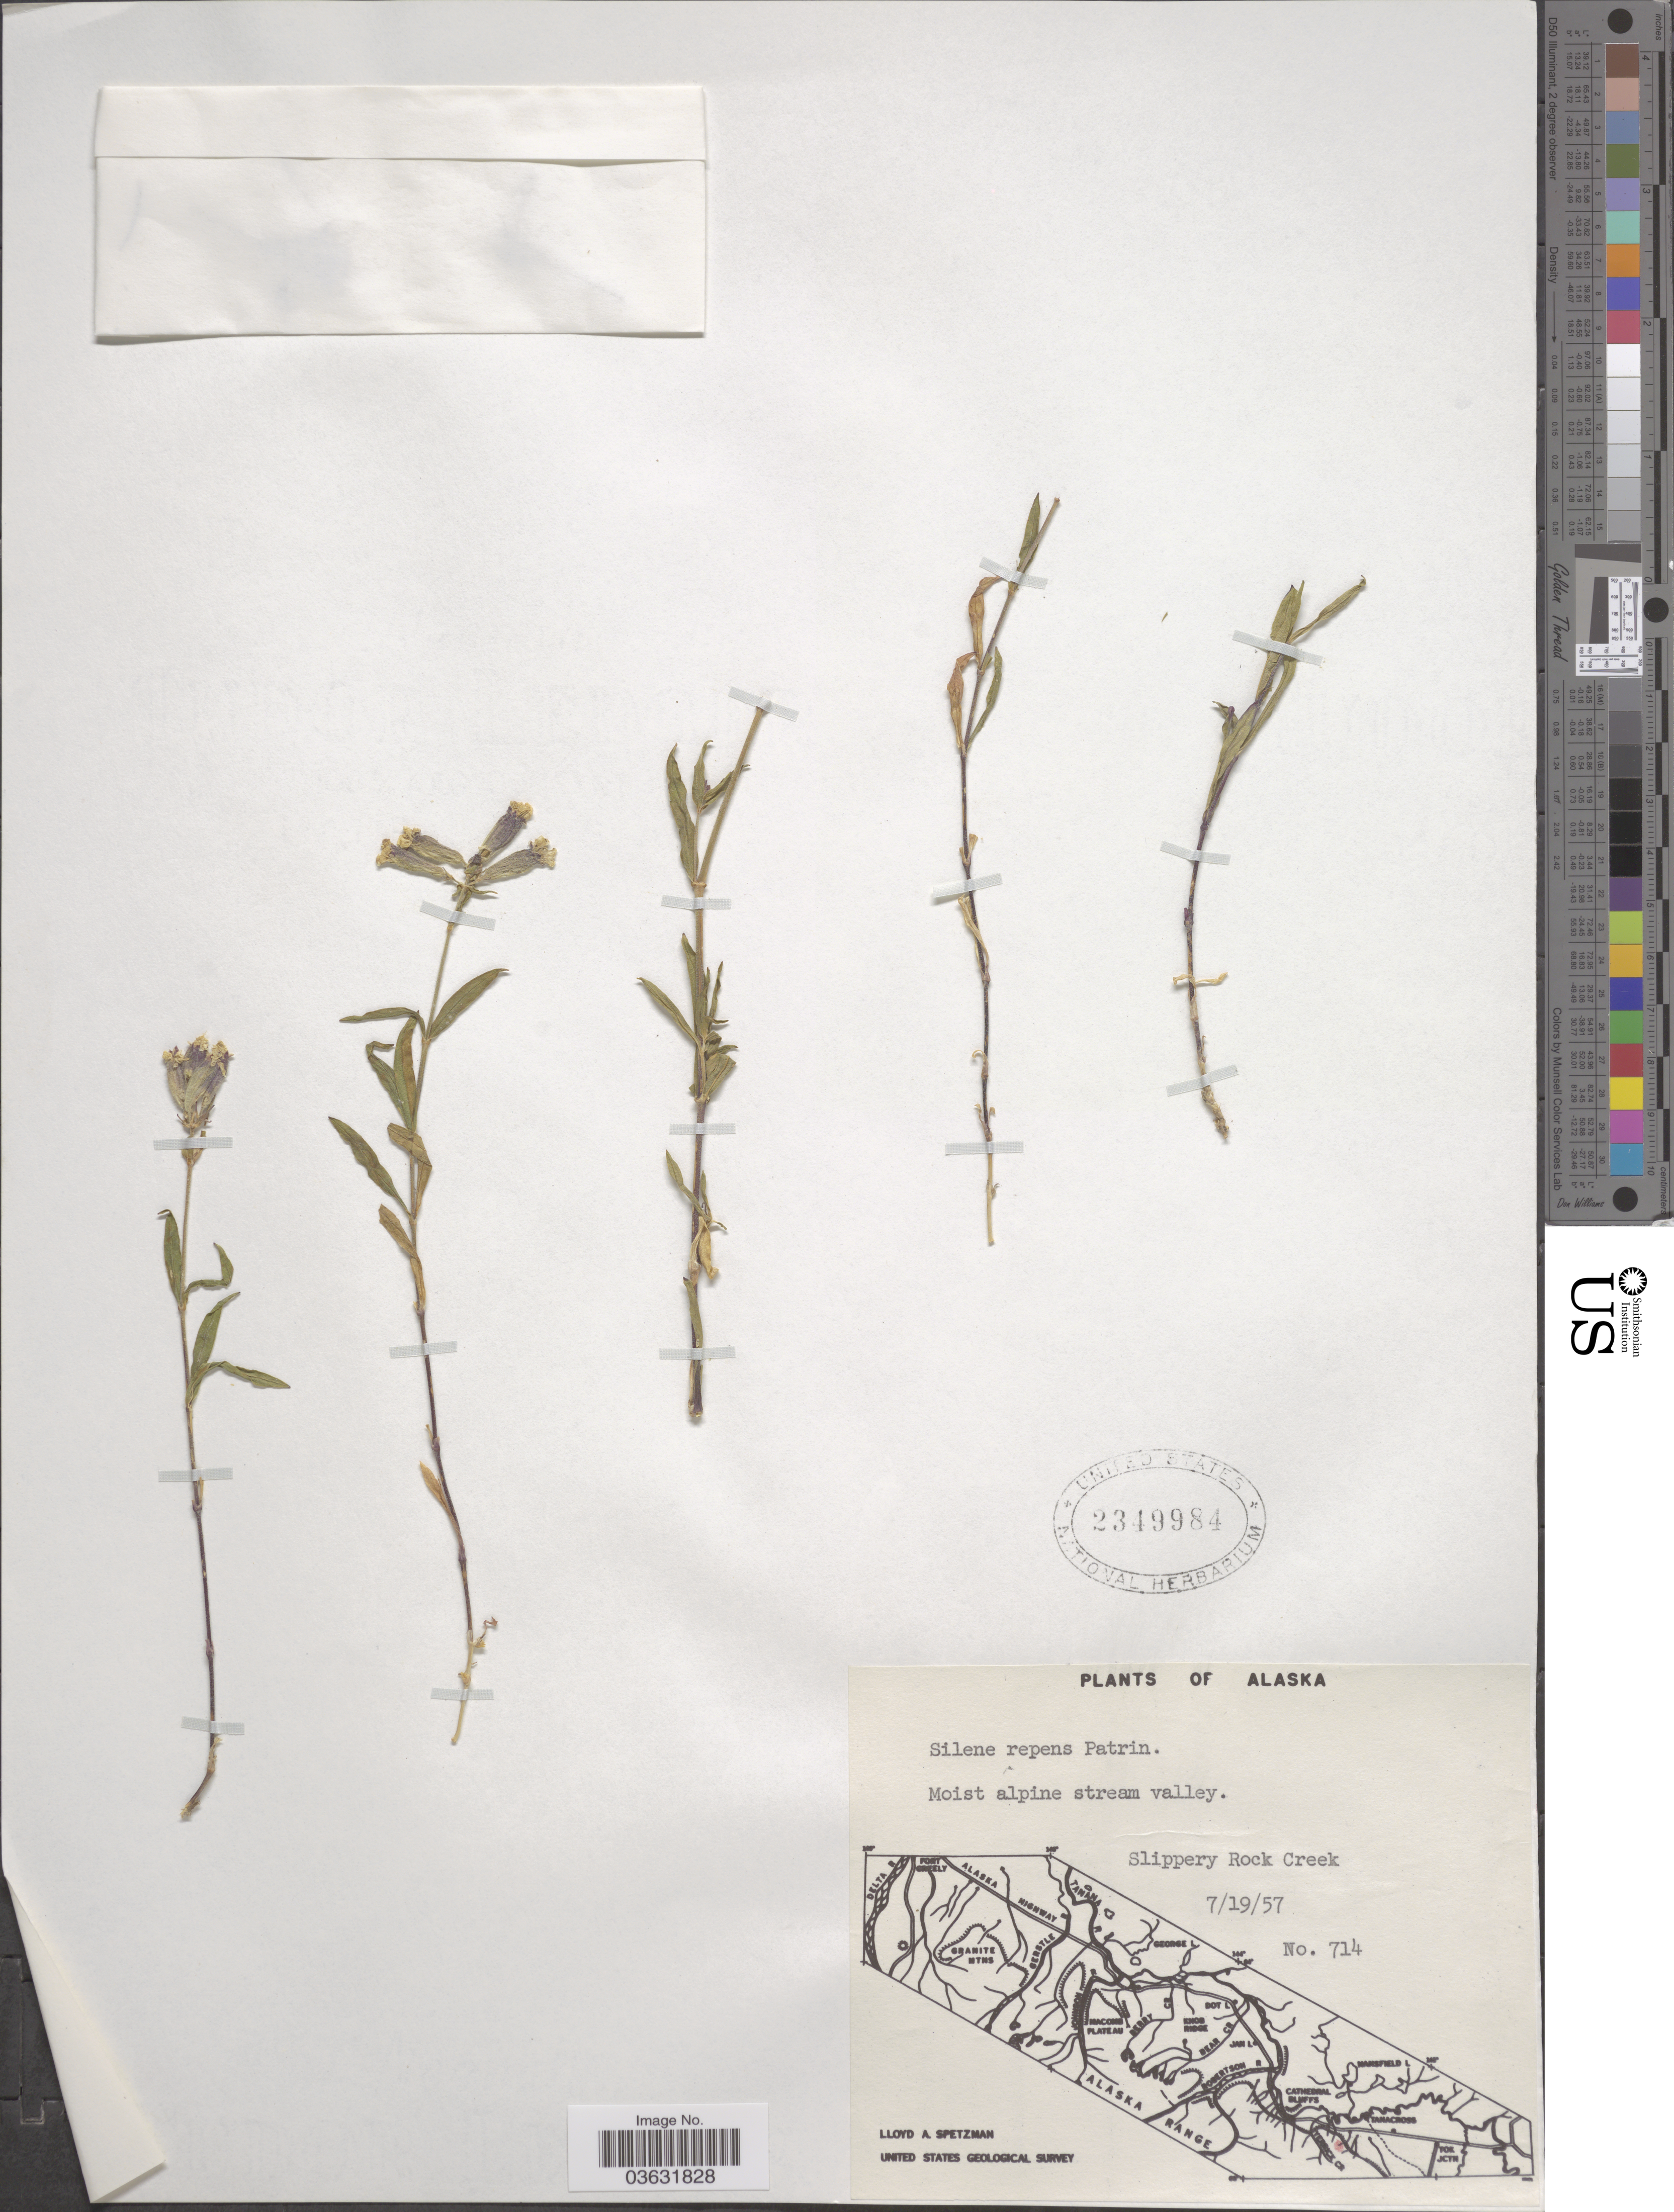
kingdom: Plantae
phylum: Tracheophyta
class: Magnoliopsida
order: Caryophyllales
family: Caryophyllaceae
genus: Silene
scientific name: Silene repens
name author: Patrin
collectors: L. Spetzman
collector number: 714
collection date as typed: Transcribed d/m/y: 19/7/57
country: United States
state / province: Alaska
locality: Slippery Rock Creek.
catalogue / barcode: US 2349984